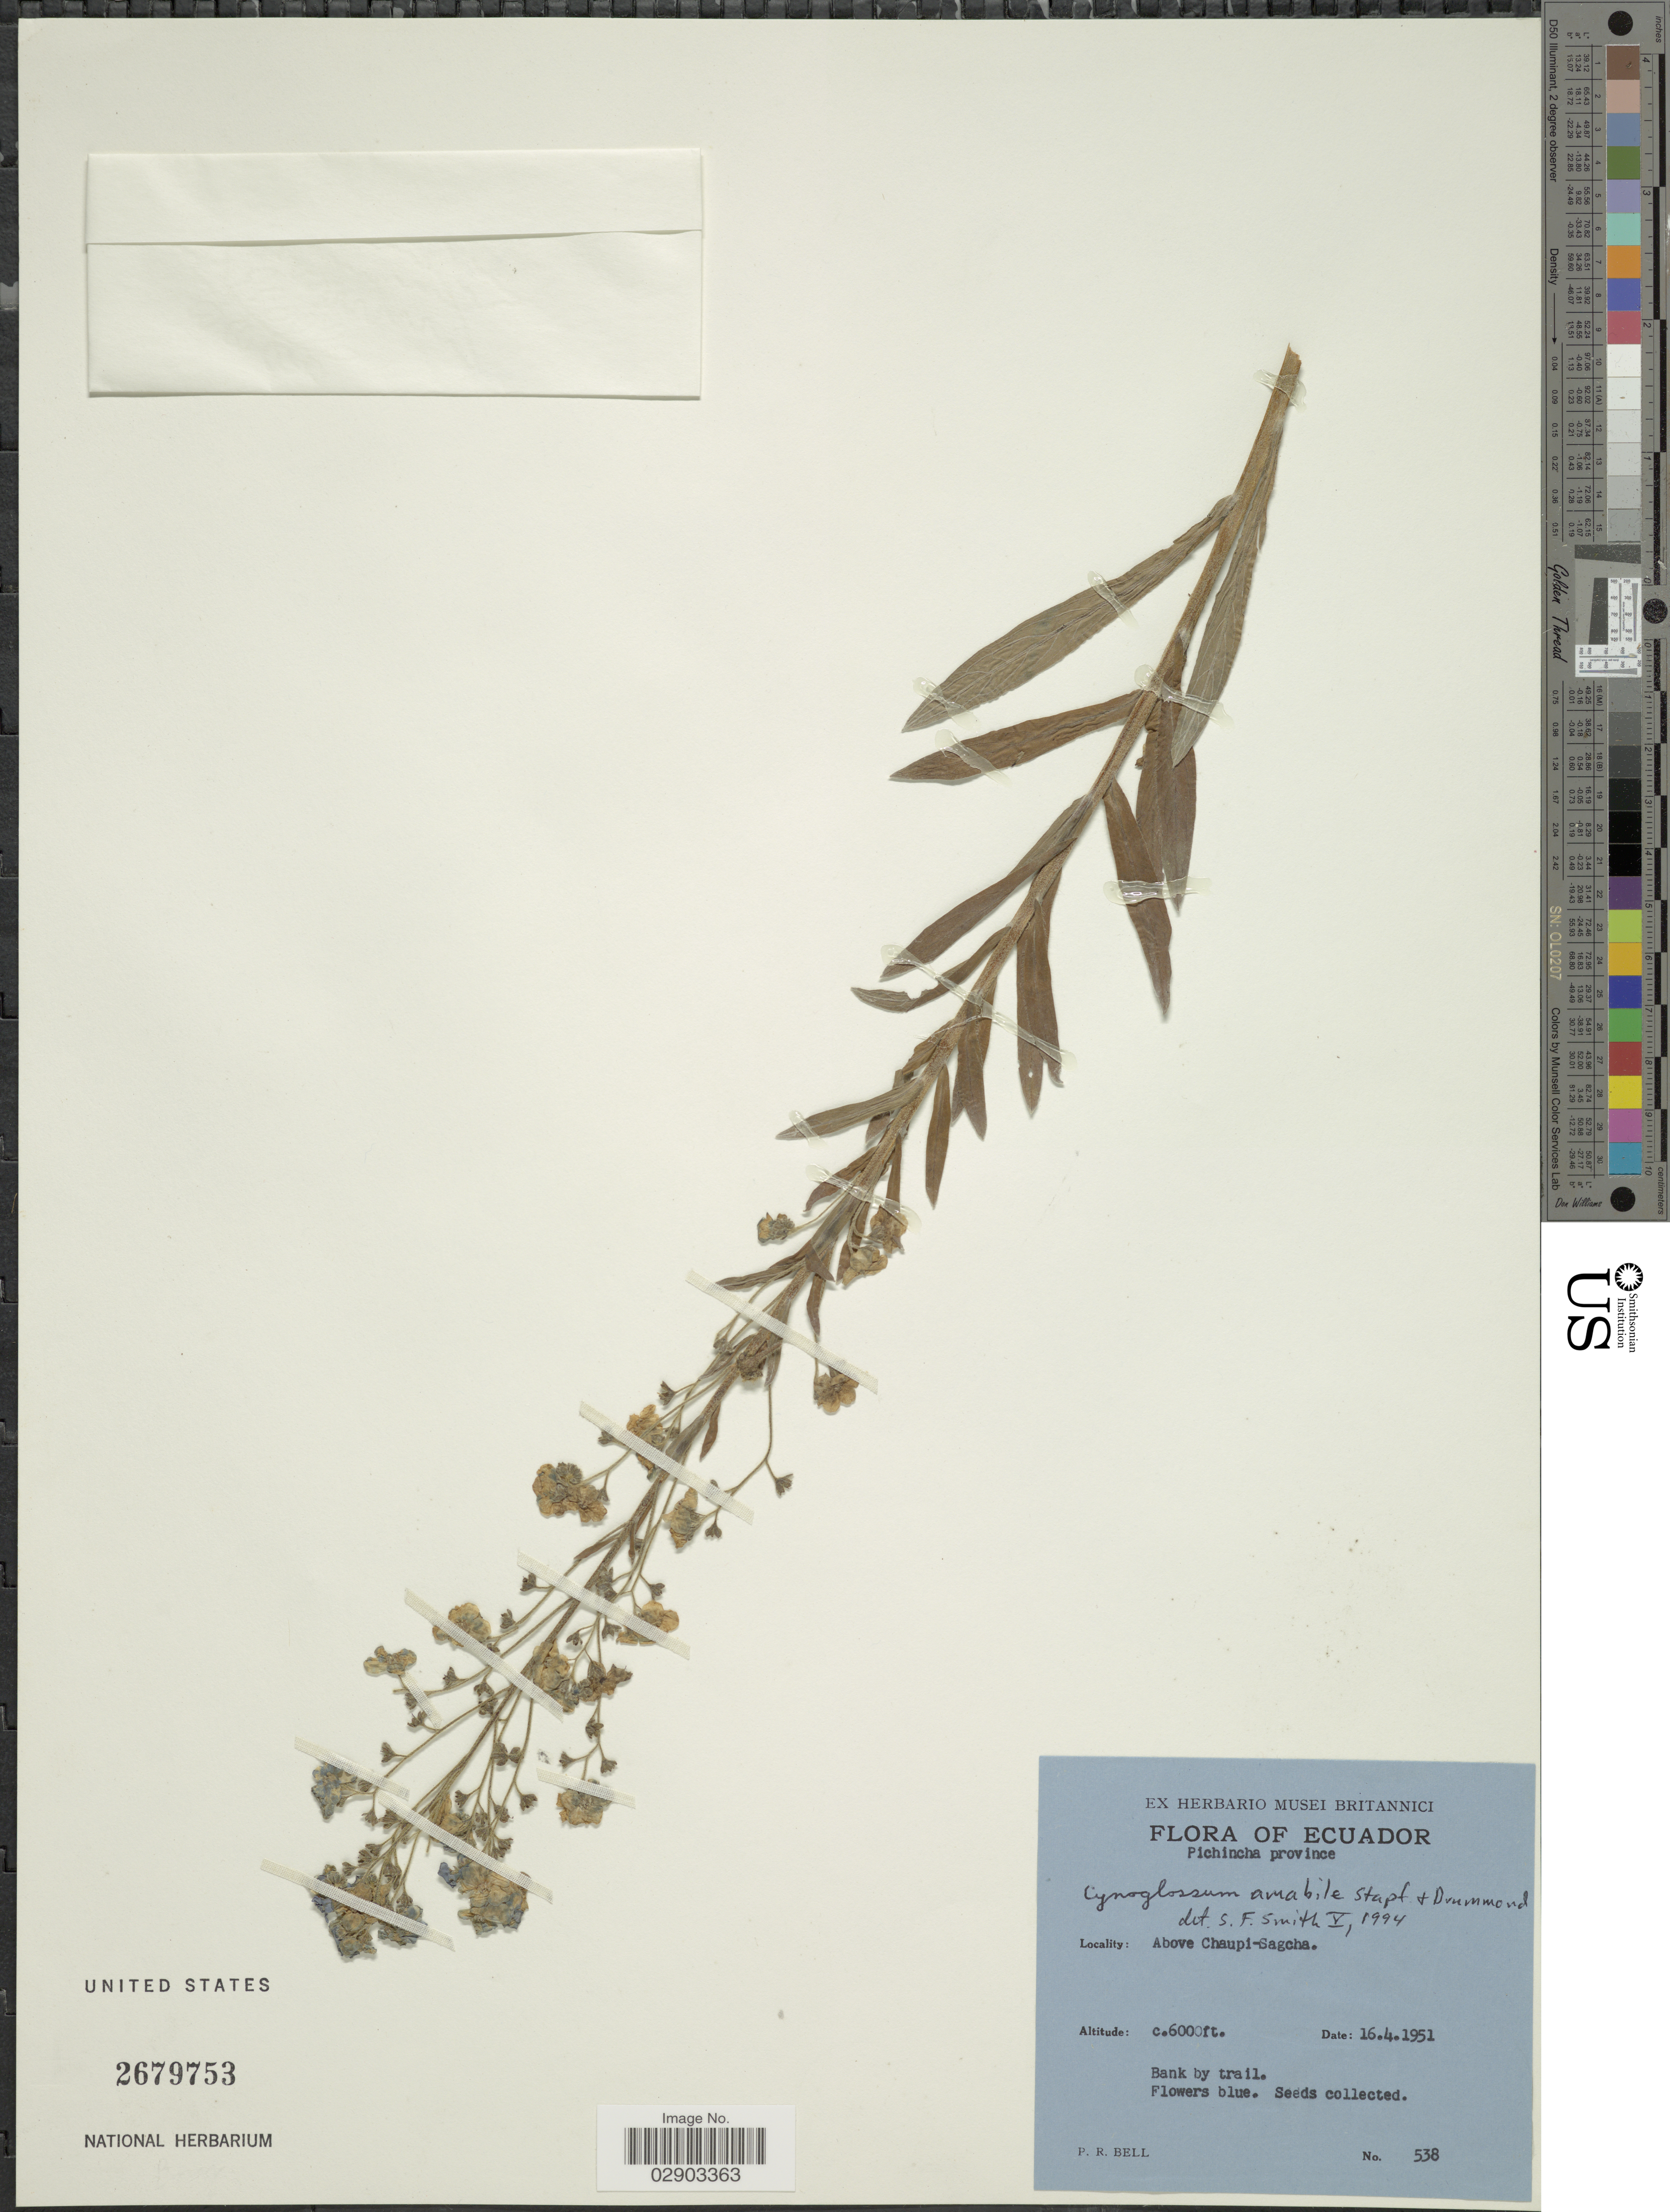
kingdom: Plantae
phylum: Tracheophyta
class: Magnoliopsida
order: Boraginales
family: Boraginaceae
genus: Cynoglossum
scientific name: Cynoglossum amabile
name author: Stapf & J.R. Drumm.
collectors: P. R. Bell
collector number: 538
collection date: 1951-04-16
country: Ecuador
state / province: Pichincha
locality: Above Chaupi- Sagcha.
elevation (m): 1829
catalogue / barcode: US 2679753